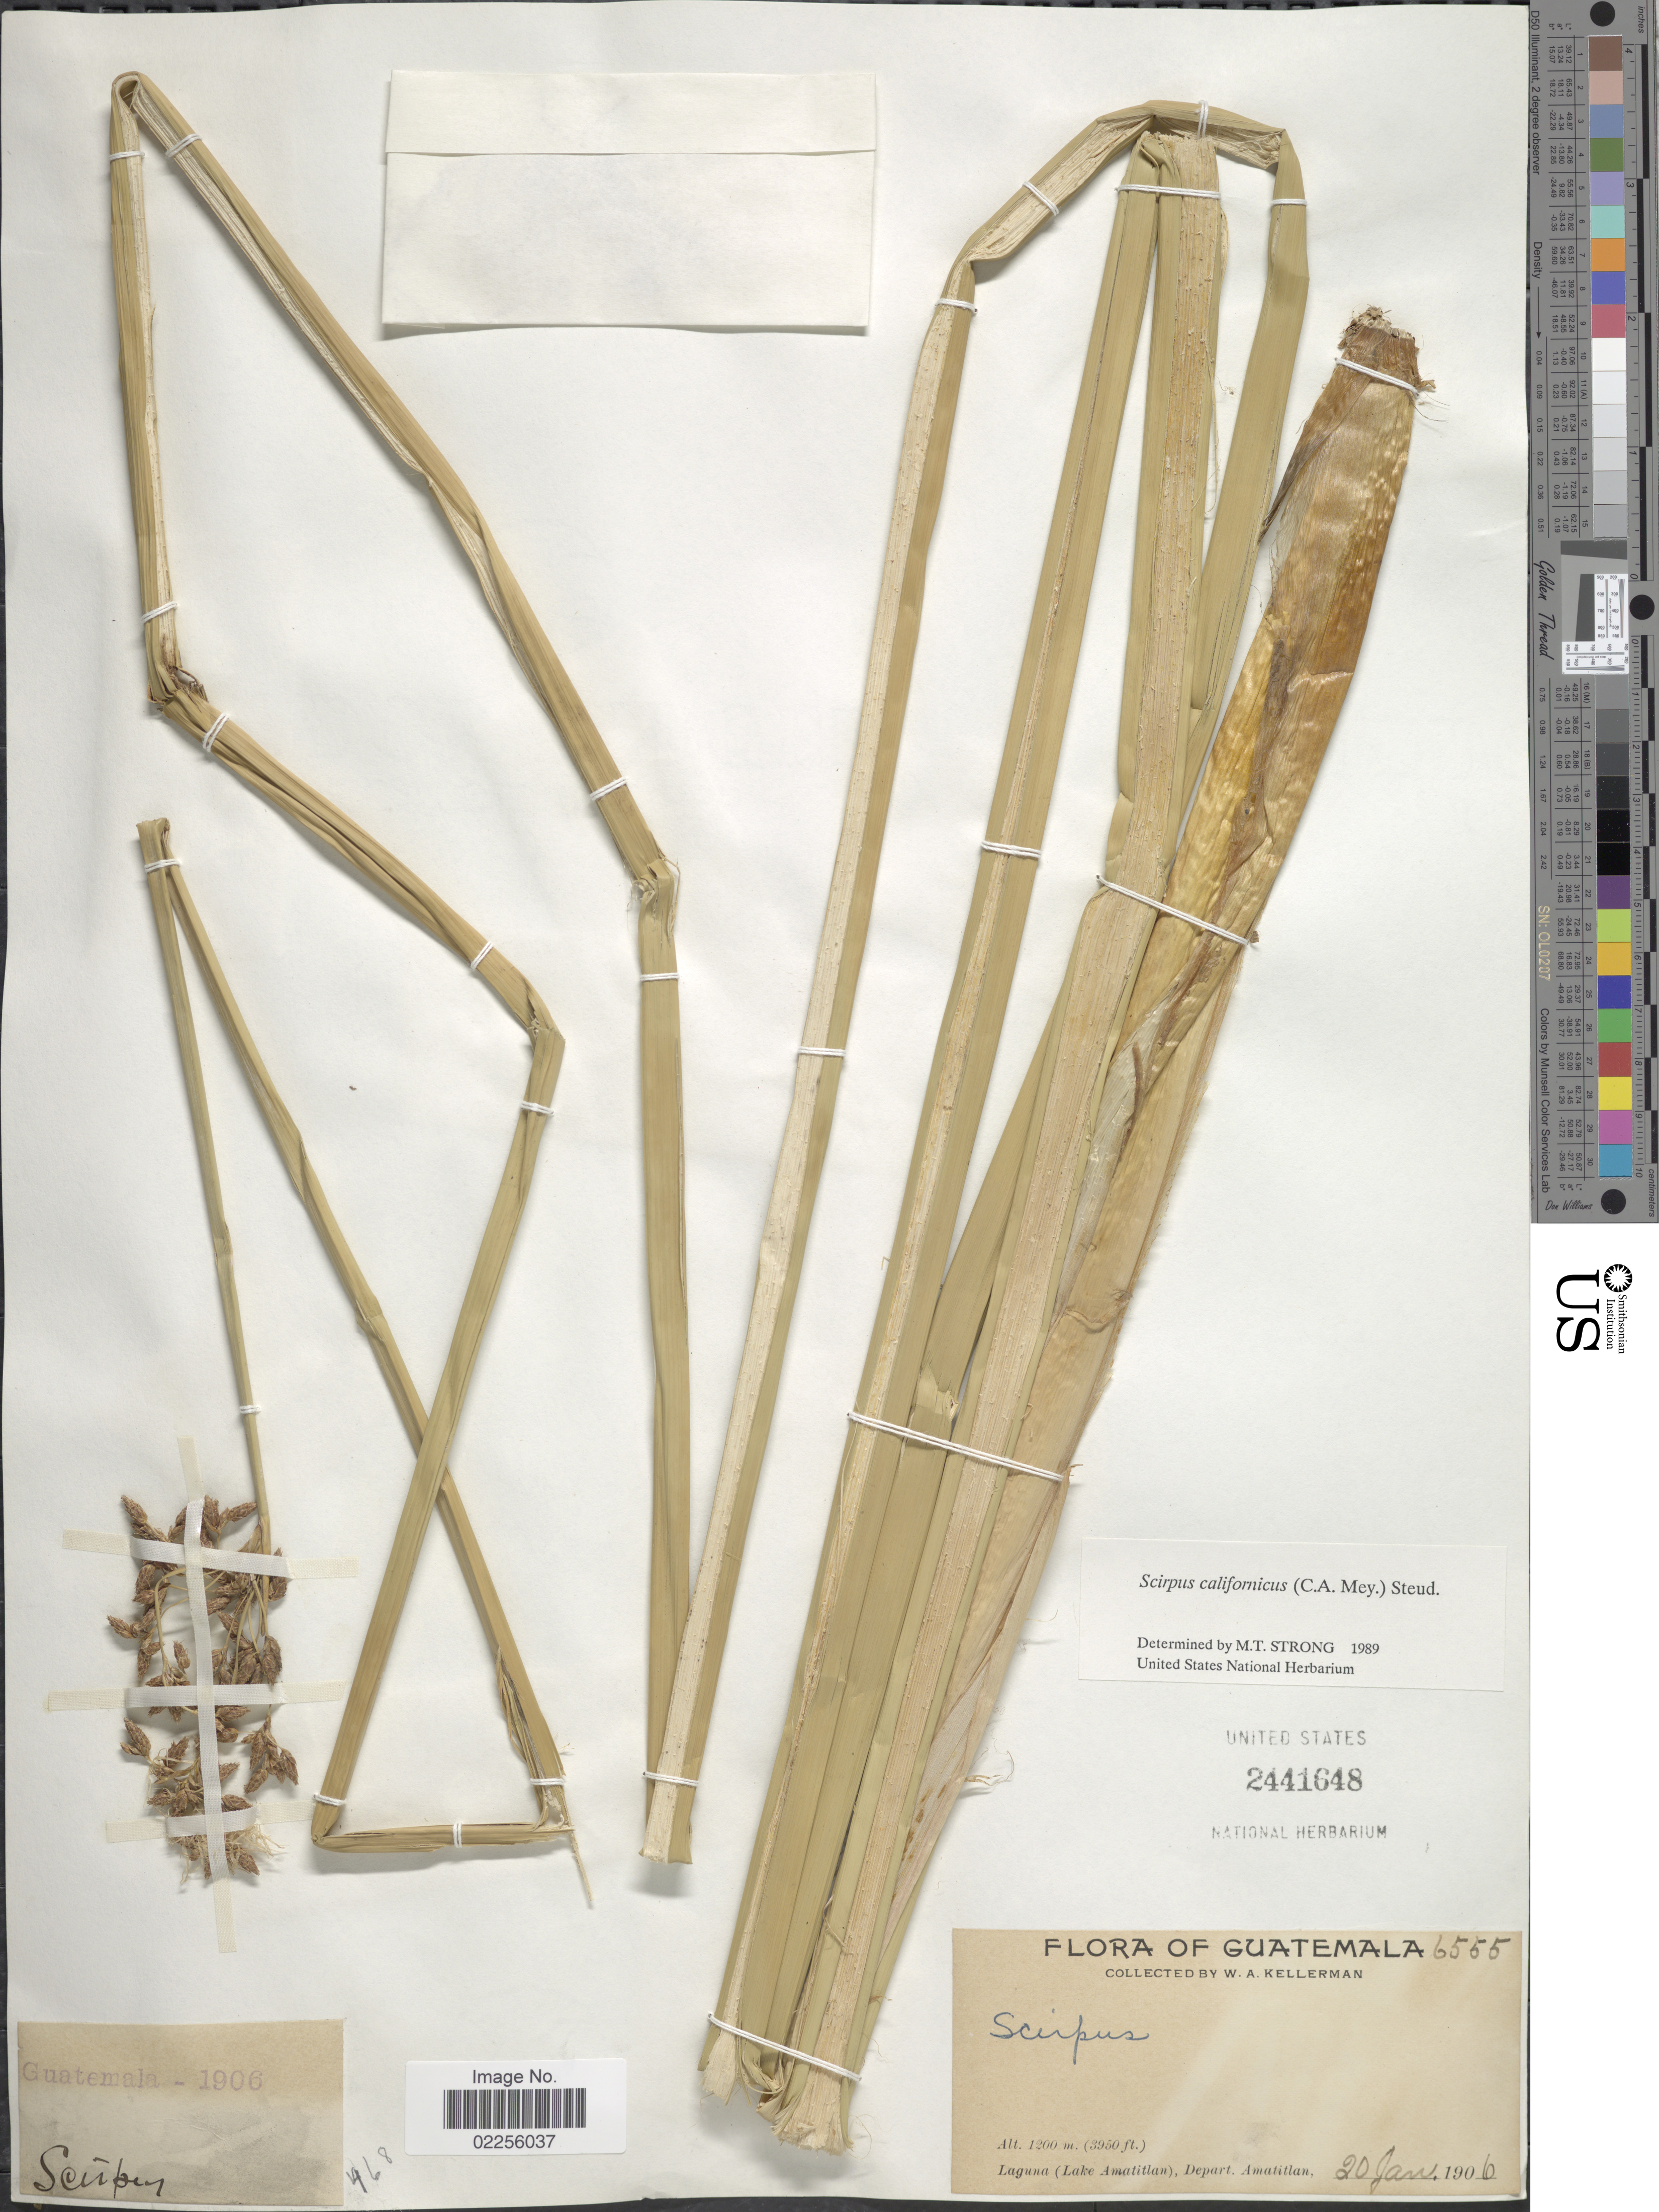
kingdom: Plantae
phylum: Tracheophyta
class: Liliopsida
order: Poales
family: Cyperaceae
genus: Schoenoplectus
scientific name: Schoenoplectus californicus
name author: (C.A. Mey.) Soják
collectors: W. Kellerman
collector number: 6555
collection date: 1906-01-20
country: Guatemala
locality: Laguna (Lake Amatitlan), Depart. Amatitlan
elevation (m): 1200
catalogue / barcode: US 2441648